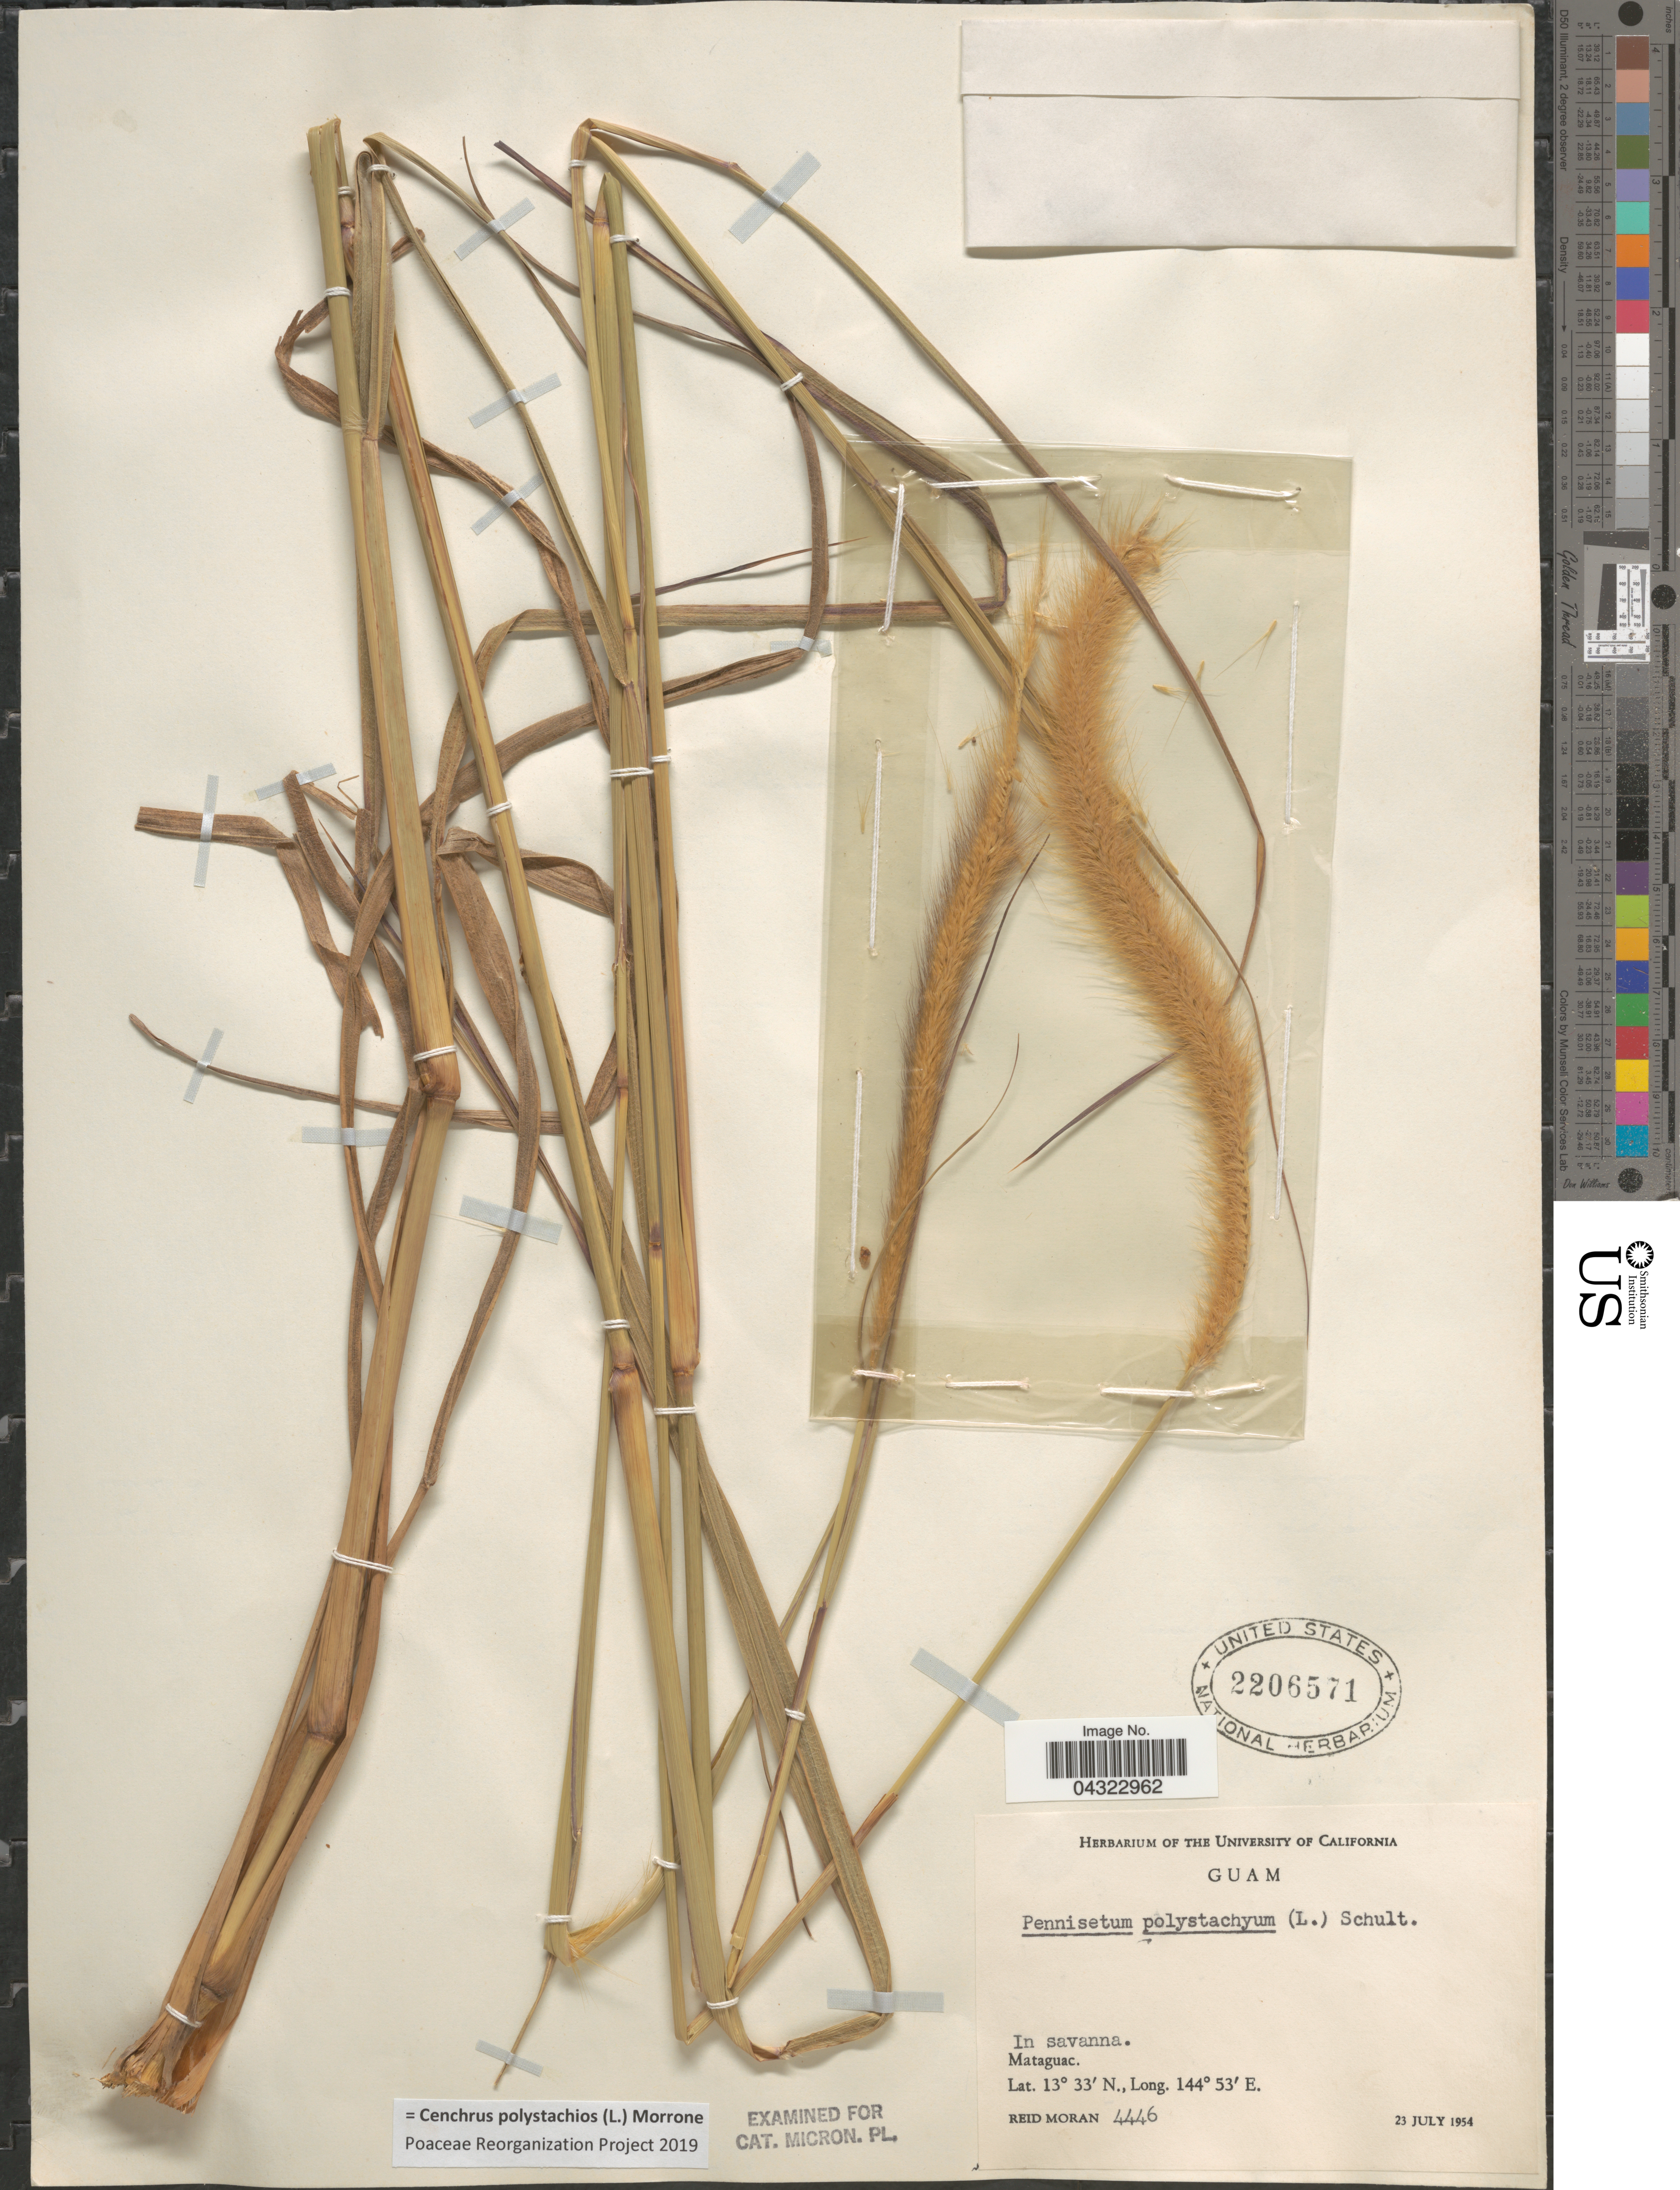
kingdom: Plantae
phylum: Tracheophyta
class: Liliopsida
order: Poales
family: Poaceae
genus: Cenchrus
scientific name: Cenchrus polystachios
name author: (L.) Morrone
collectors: R. V. Moran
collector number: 4446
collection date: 1954-07-23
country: Guam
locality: In savanna. Mataguac.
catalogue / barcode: US 2206571